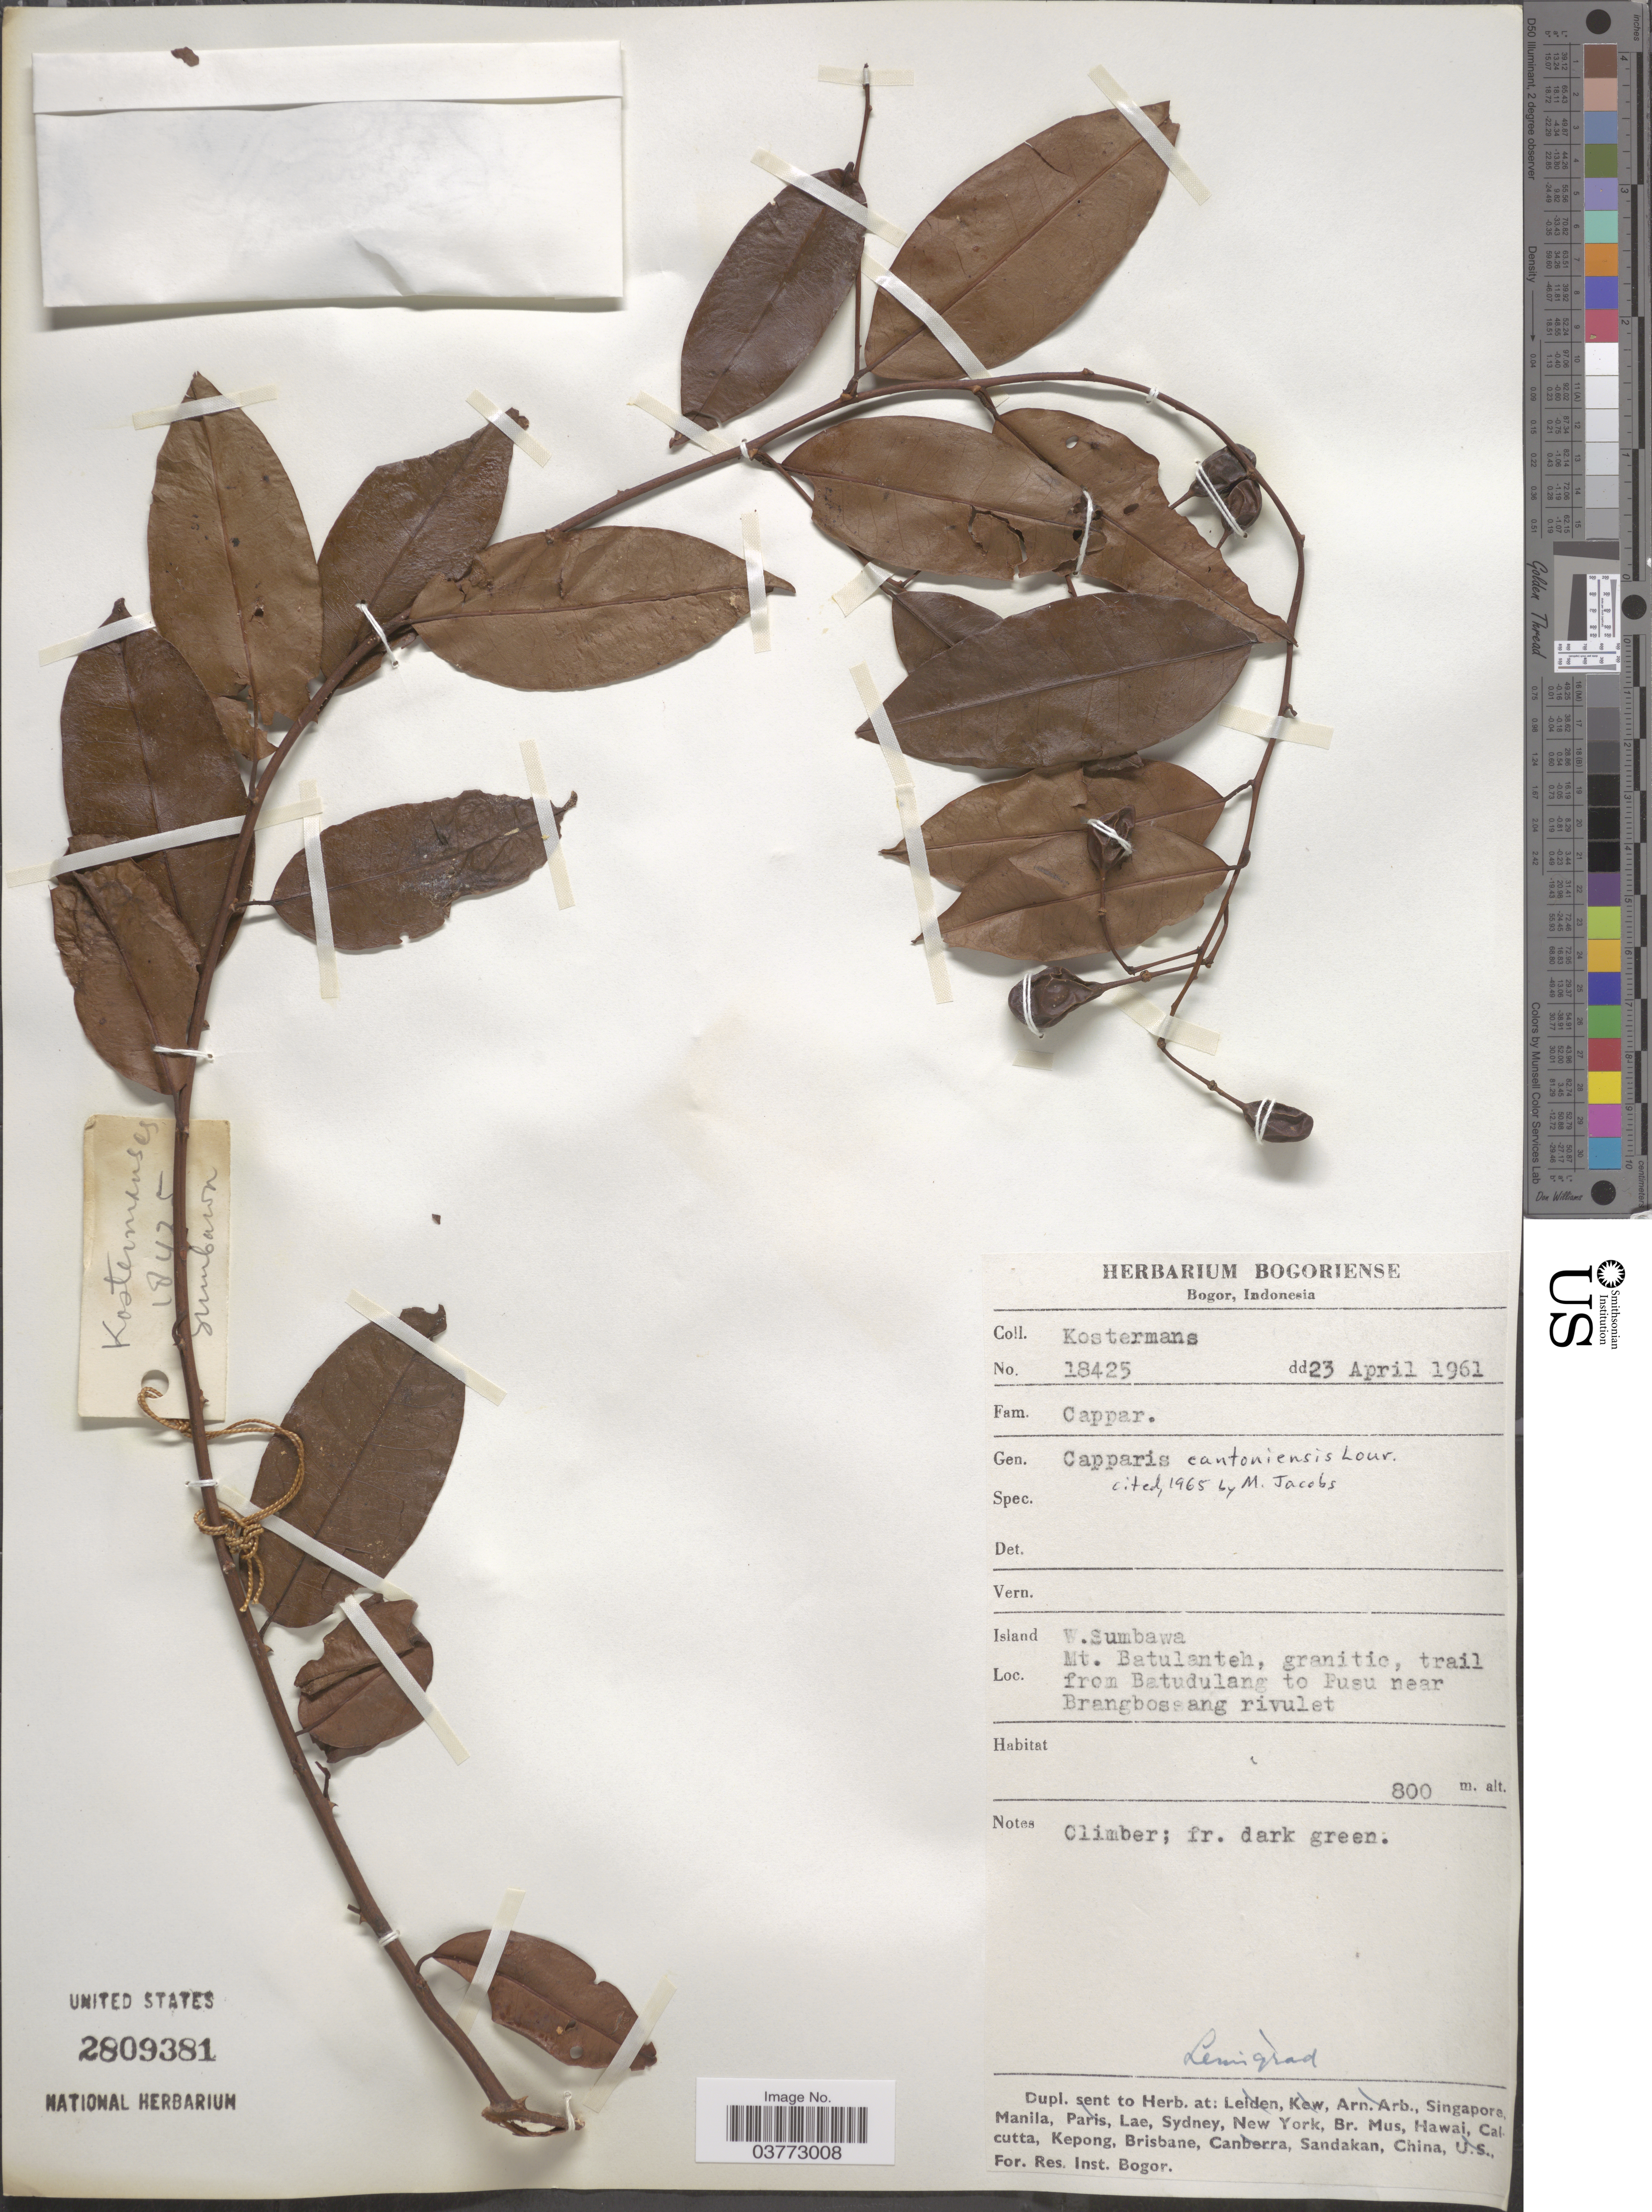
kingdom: Plantae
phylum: Tracheophyta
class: Magnoliopsida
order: Brassicales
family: Capparaceae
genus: Capparis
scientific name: Capparis cantoniensis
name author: Lour.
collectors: Kostermans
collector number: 18425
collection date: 1961-04-23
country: Indonesia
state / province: Nusa Tenggara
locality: Island W. Sumbawa. Mt. Batulanteh, granitic, trail from Batudulang to Pusu near Brangbossang rivulet.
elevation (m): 800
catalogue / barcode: US 2809381